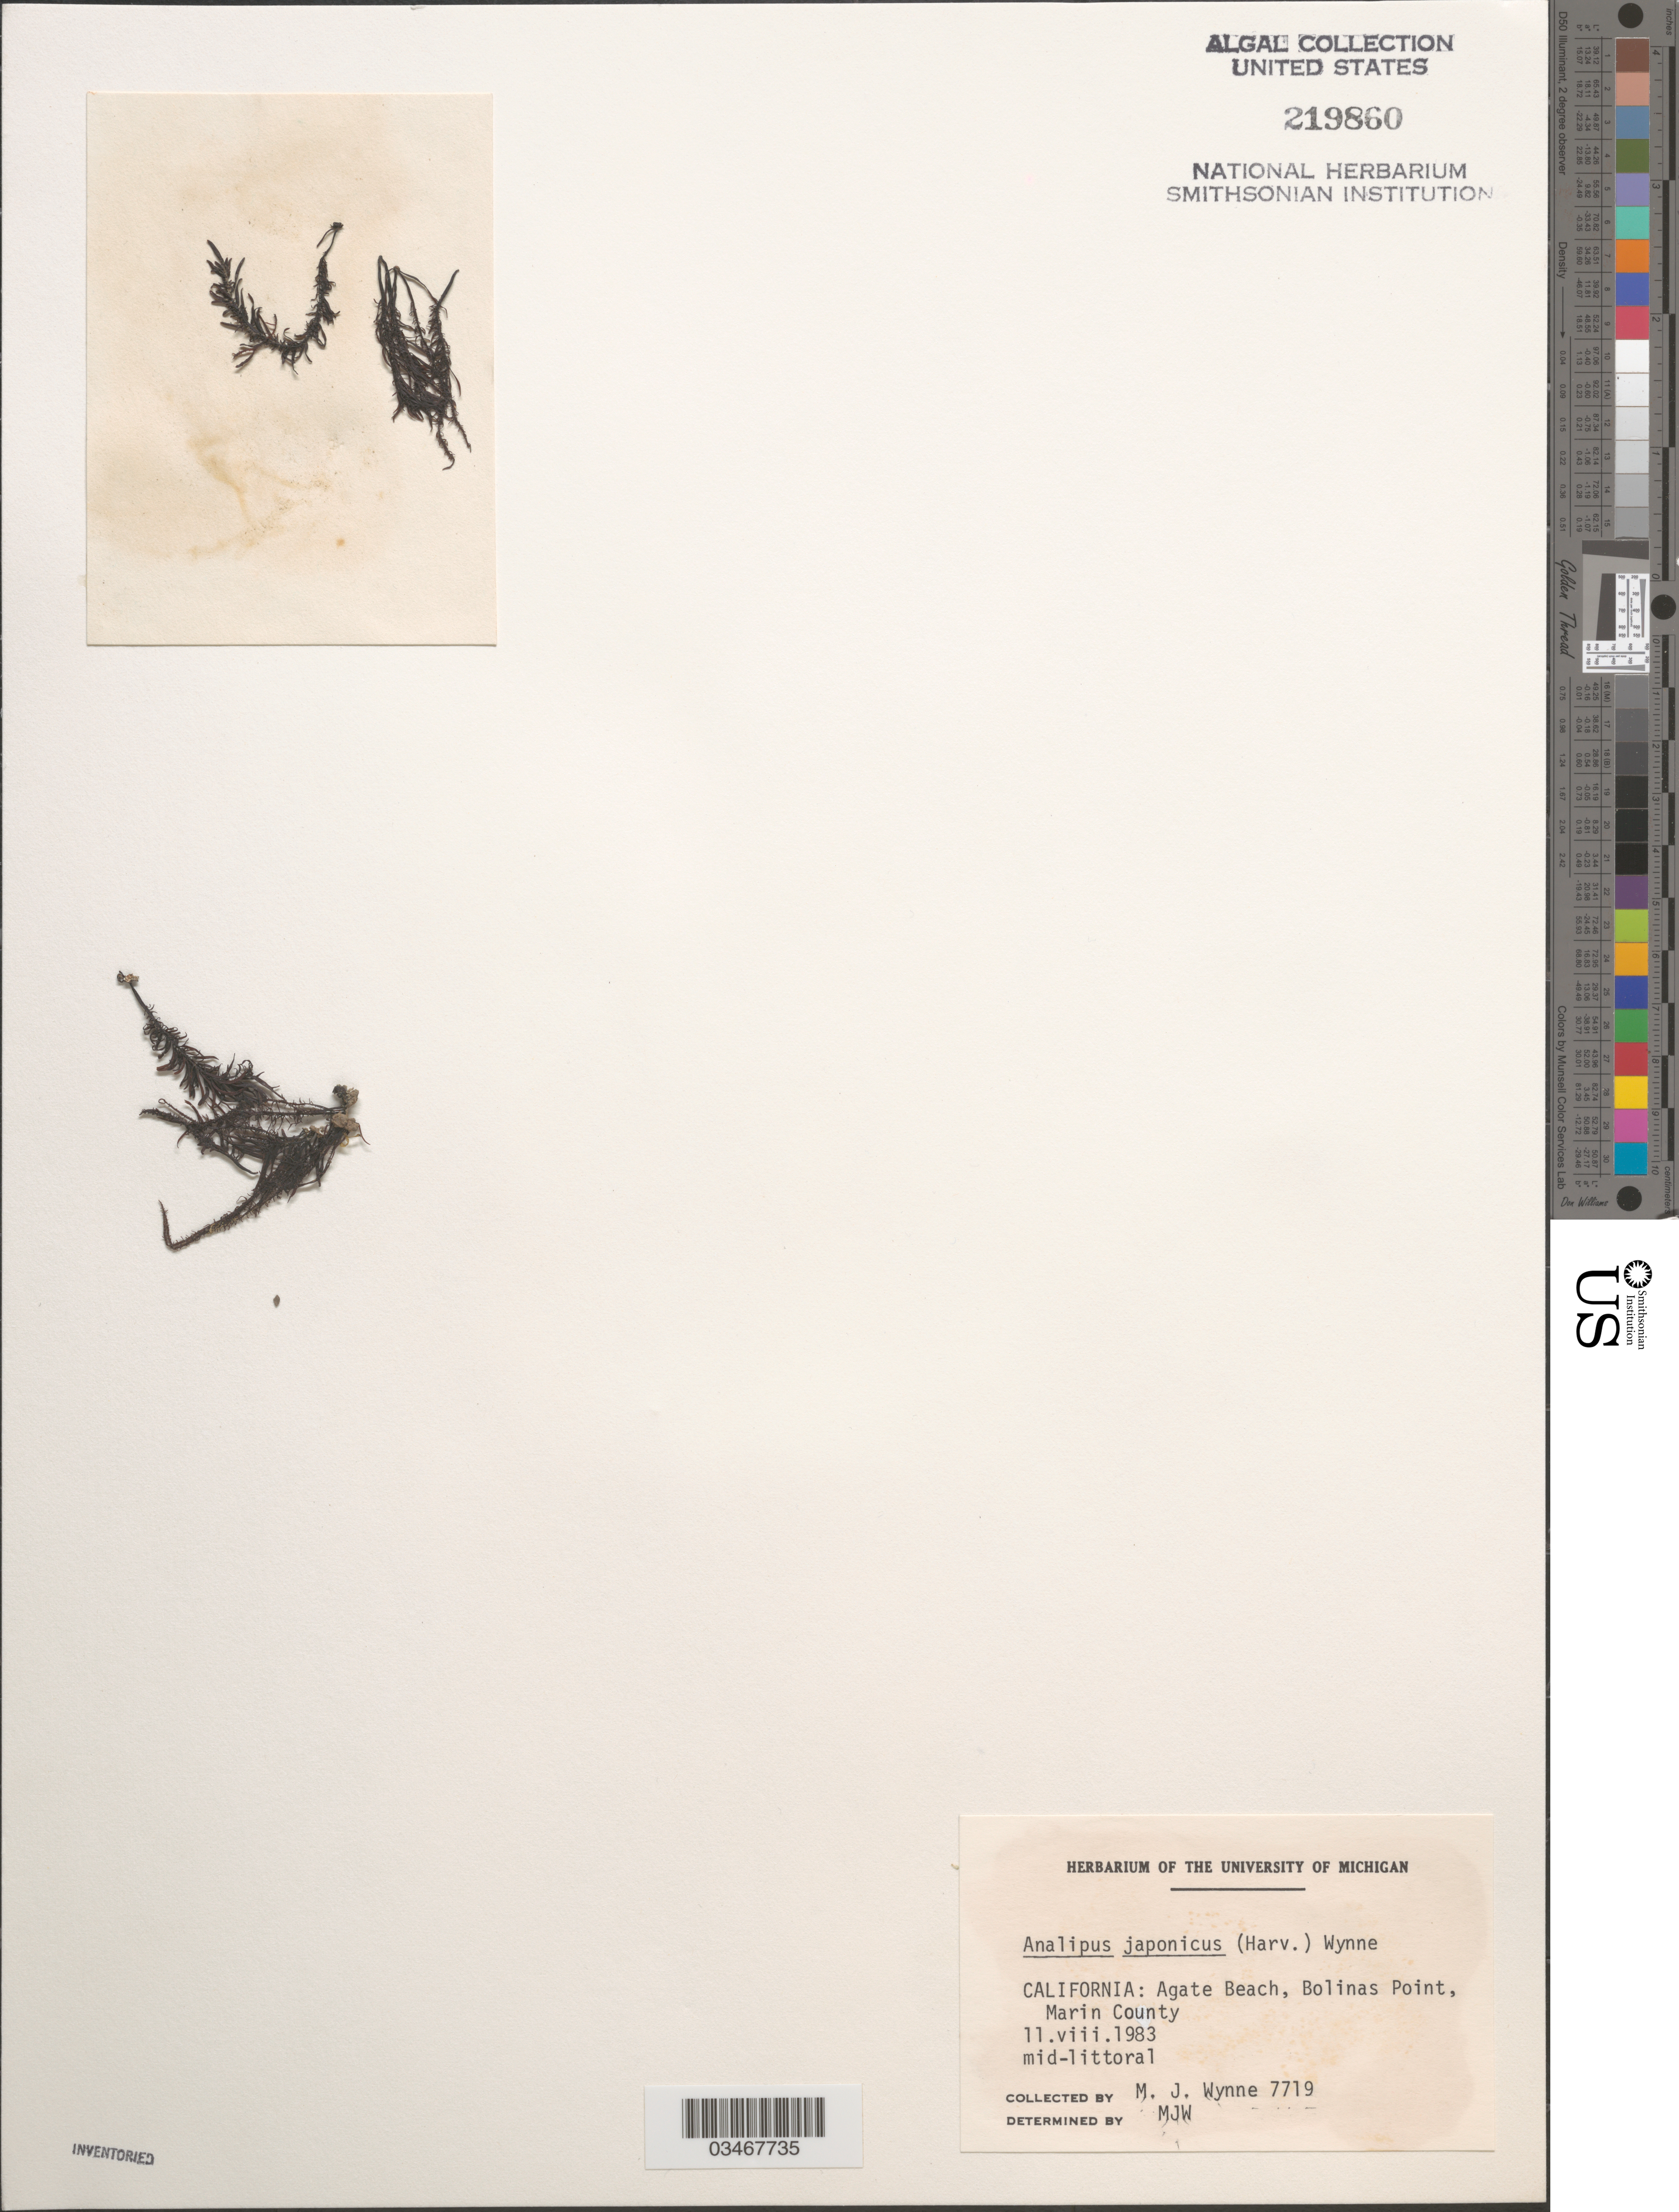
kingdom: Chromista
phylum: Ochrophyta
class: Phaeophyceae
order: Ectocarpales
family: Chordariaceae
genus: Analipus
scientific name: Analipus japonicus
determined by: Wynne, M. J.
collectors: M.J. Wynne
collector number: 7719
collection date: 1983-08-11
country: United States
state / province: California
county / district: Marin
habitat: Mid-littoral.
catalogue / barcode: US 219860